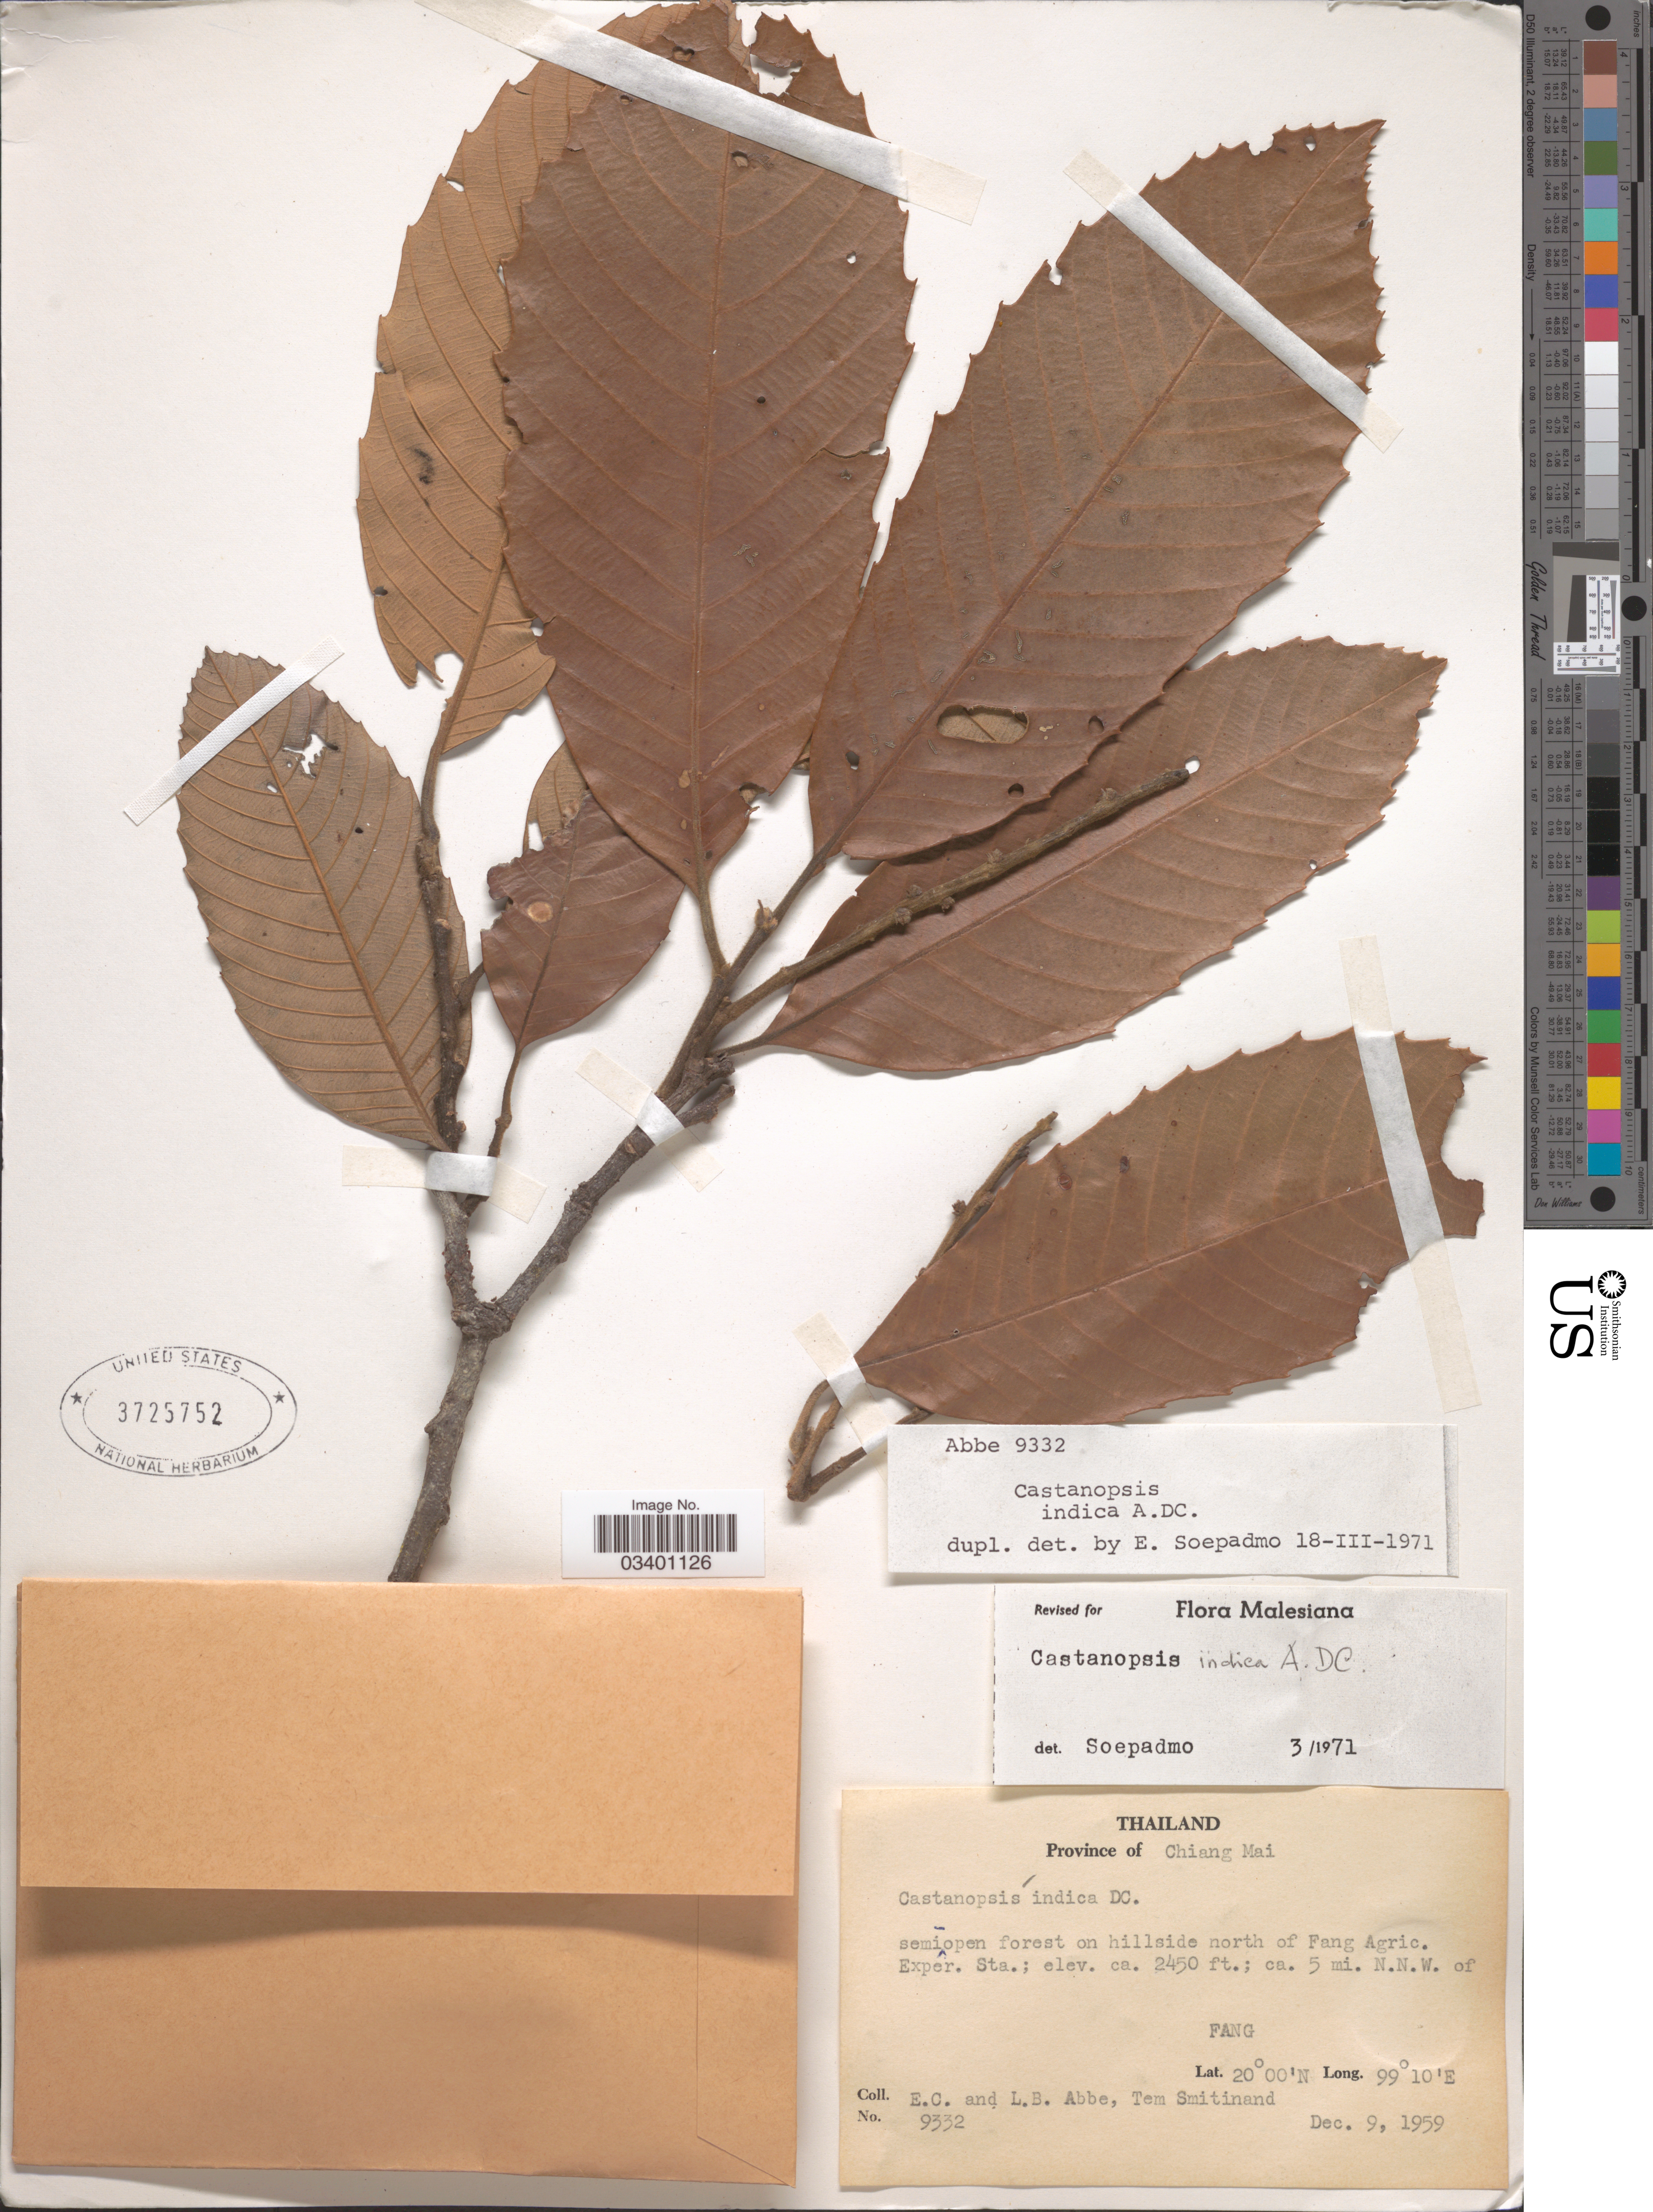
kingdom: Plantae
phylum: Tracheophyta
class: Magnoliopsida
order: Fagales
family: Fagaceae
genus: Castanopsis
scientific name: Castanopsis indica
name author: (Roxb.) A. DC.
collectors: E. C. Abbe, L. B. Abbe & T. Smitinand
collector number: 9332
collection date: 1959-12-09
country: Thailand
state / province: Chiang Mai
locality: Semi open forest on hillside north of Fang Agric. Exper. Sta. Ca. 5 mi. N.N.W. of Fang.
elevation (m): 747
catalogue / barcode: US 3725752